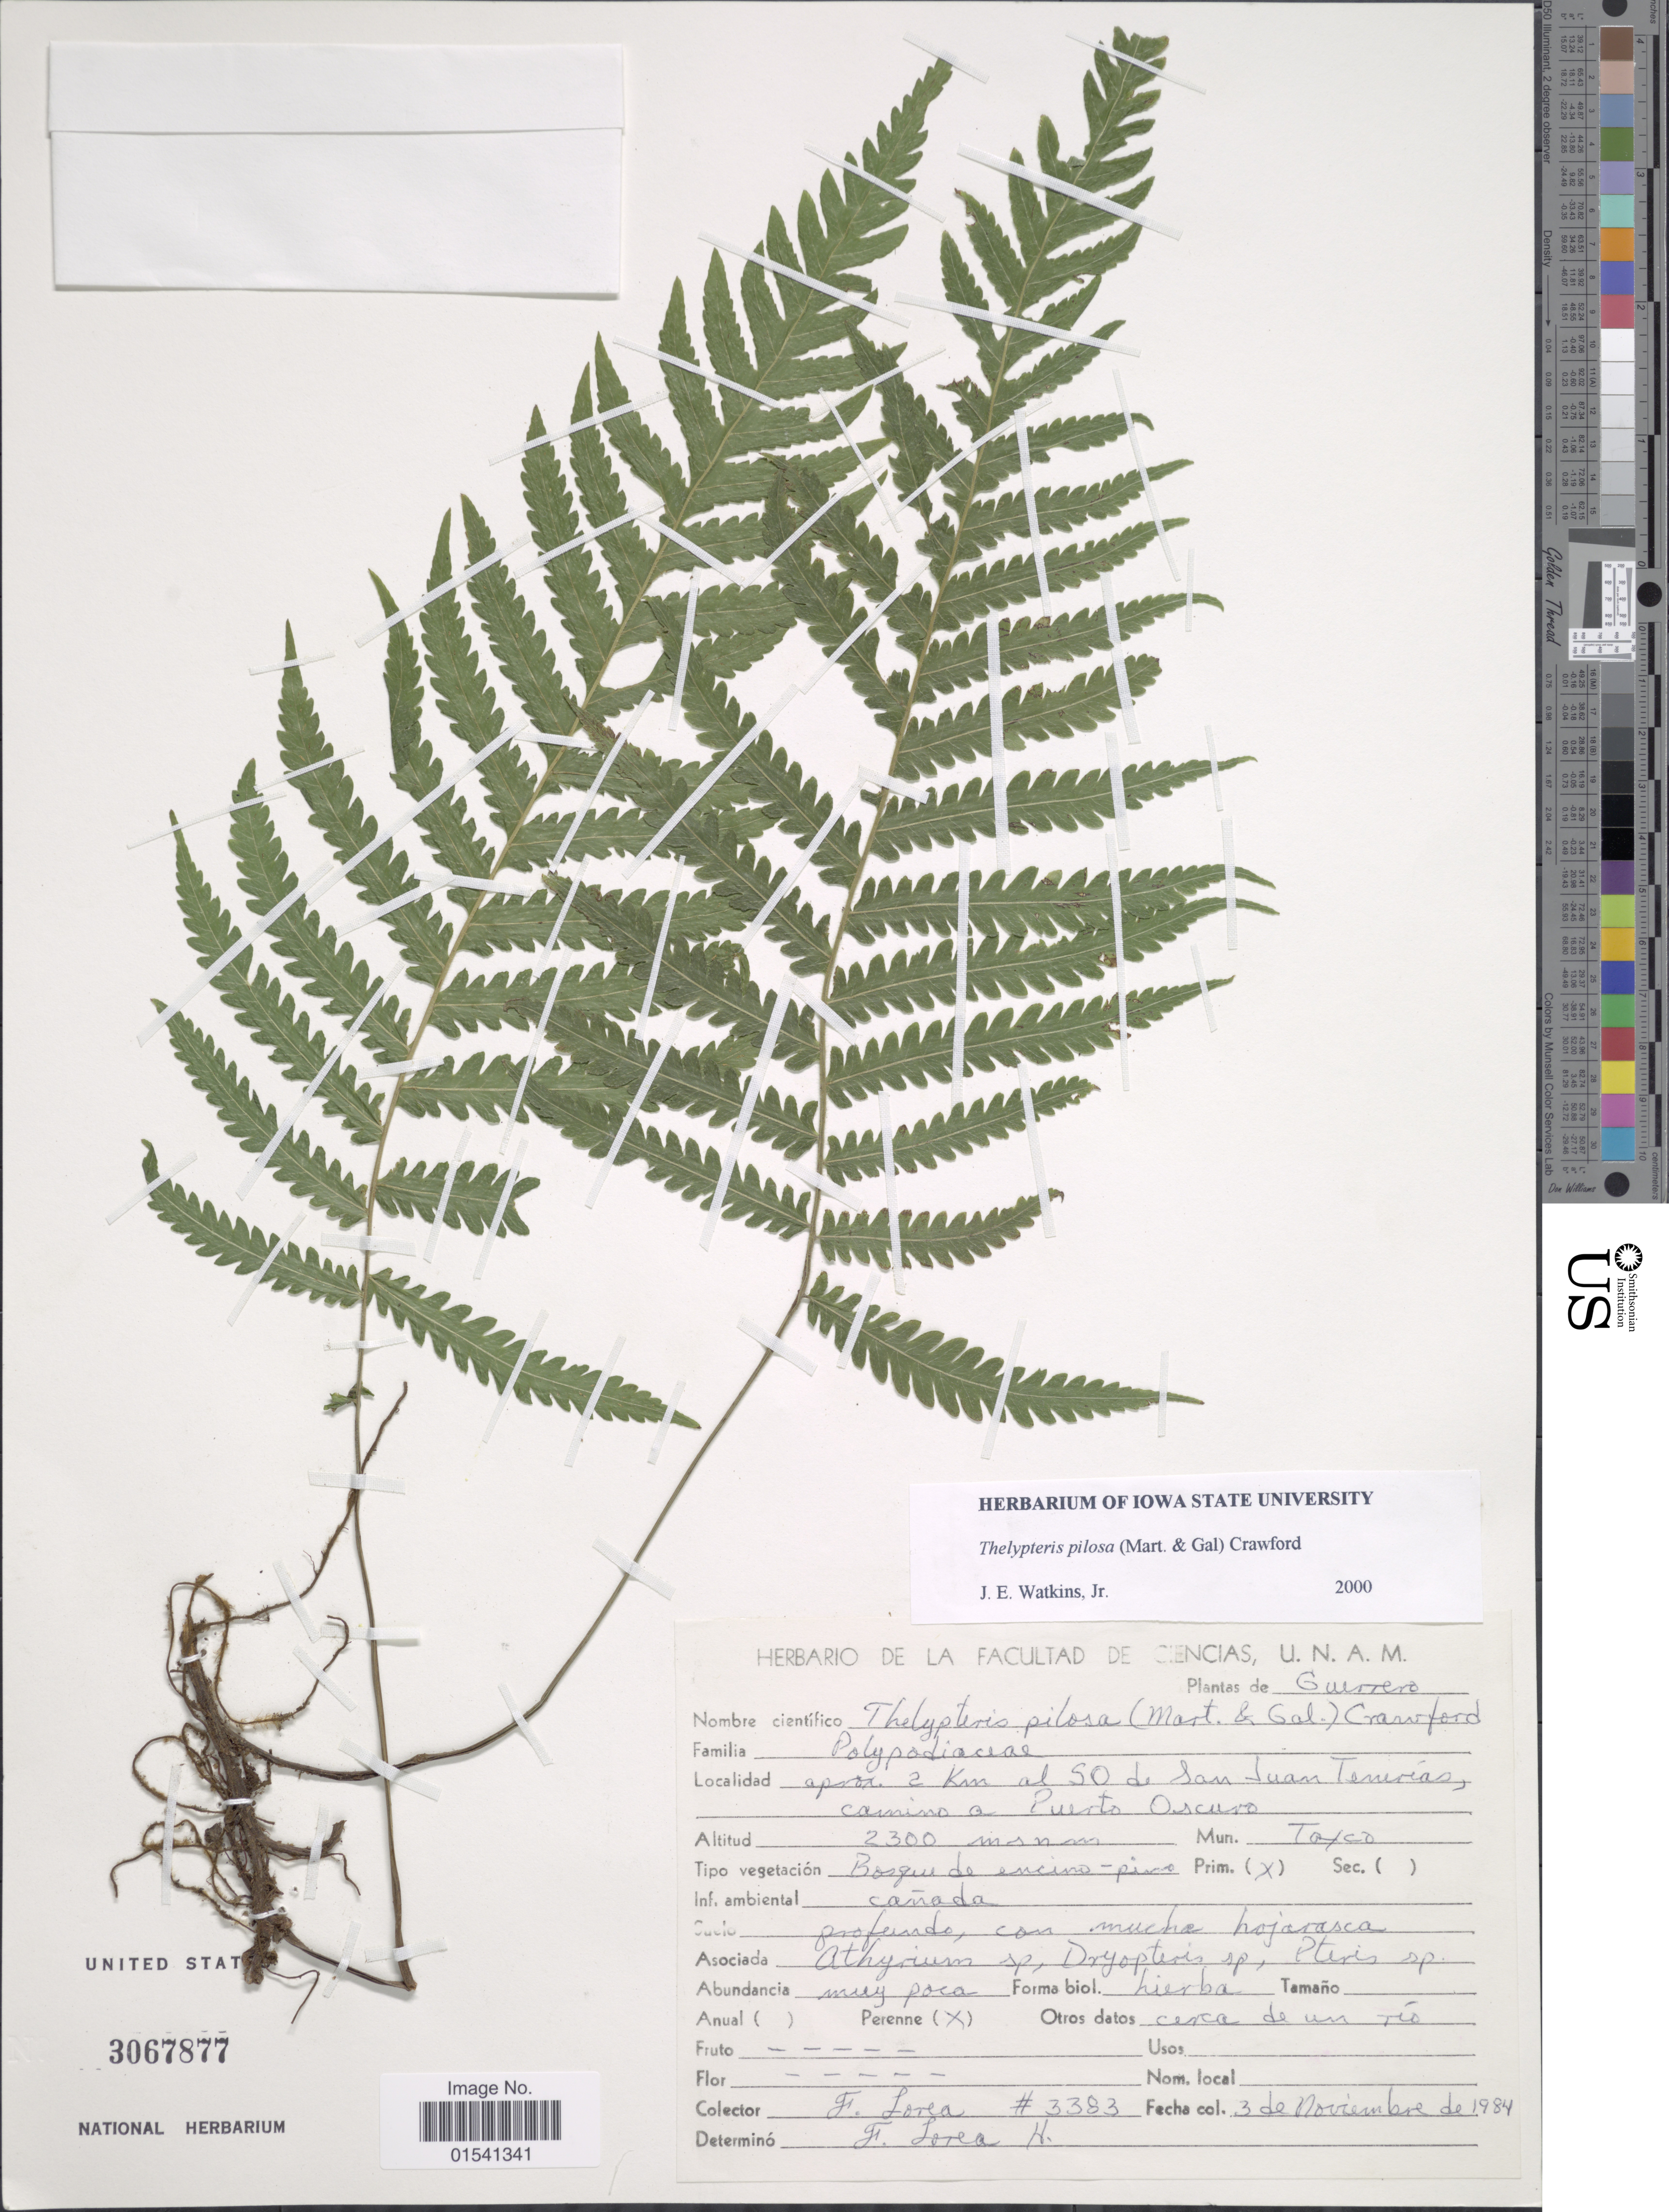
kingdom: Plantae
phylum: Tracheophyta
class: Polypodiopsida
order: Polypodiales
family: Thelypteridaceae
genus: Stegnogramma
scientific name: Stegnogramma pilosa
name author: (M. Martens & Galeotti) K. Iwats.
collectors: F. Lorea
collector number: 3383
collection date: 1984-11-03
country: Mexico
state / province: Guerrero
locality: Aprox 2 km al SO de San Juan Terreas, camino a Puerto Oscuro, Mun. Taxco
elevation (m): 2300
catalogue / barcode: US 3067877